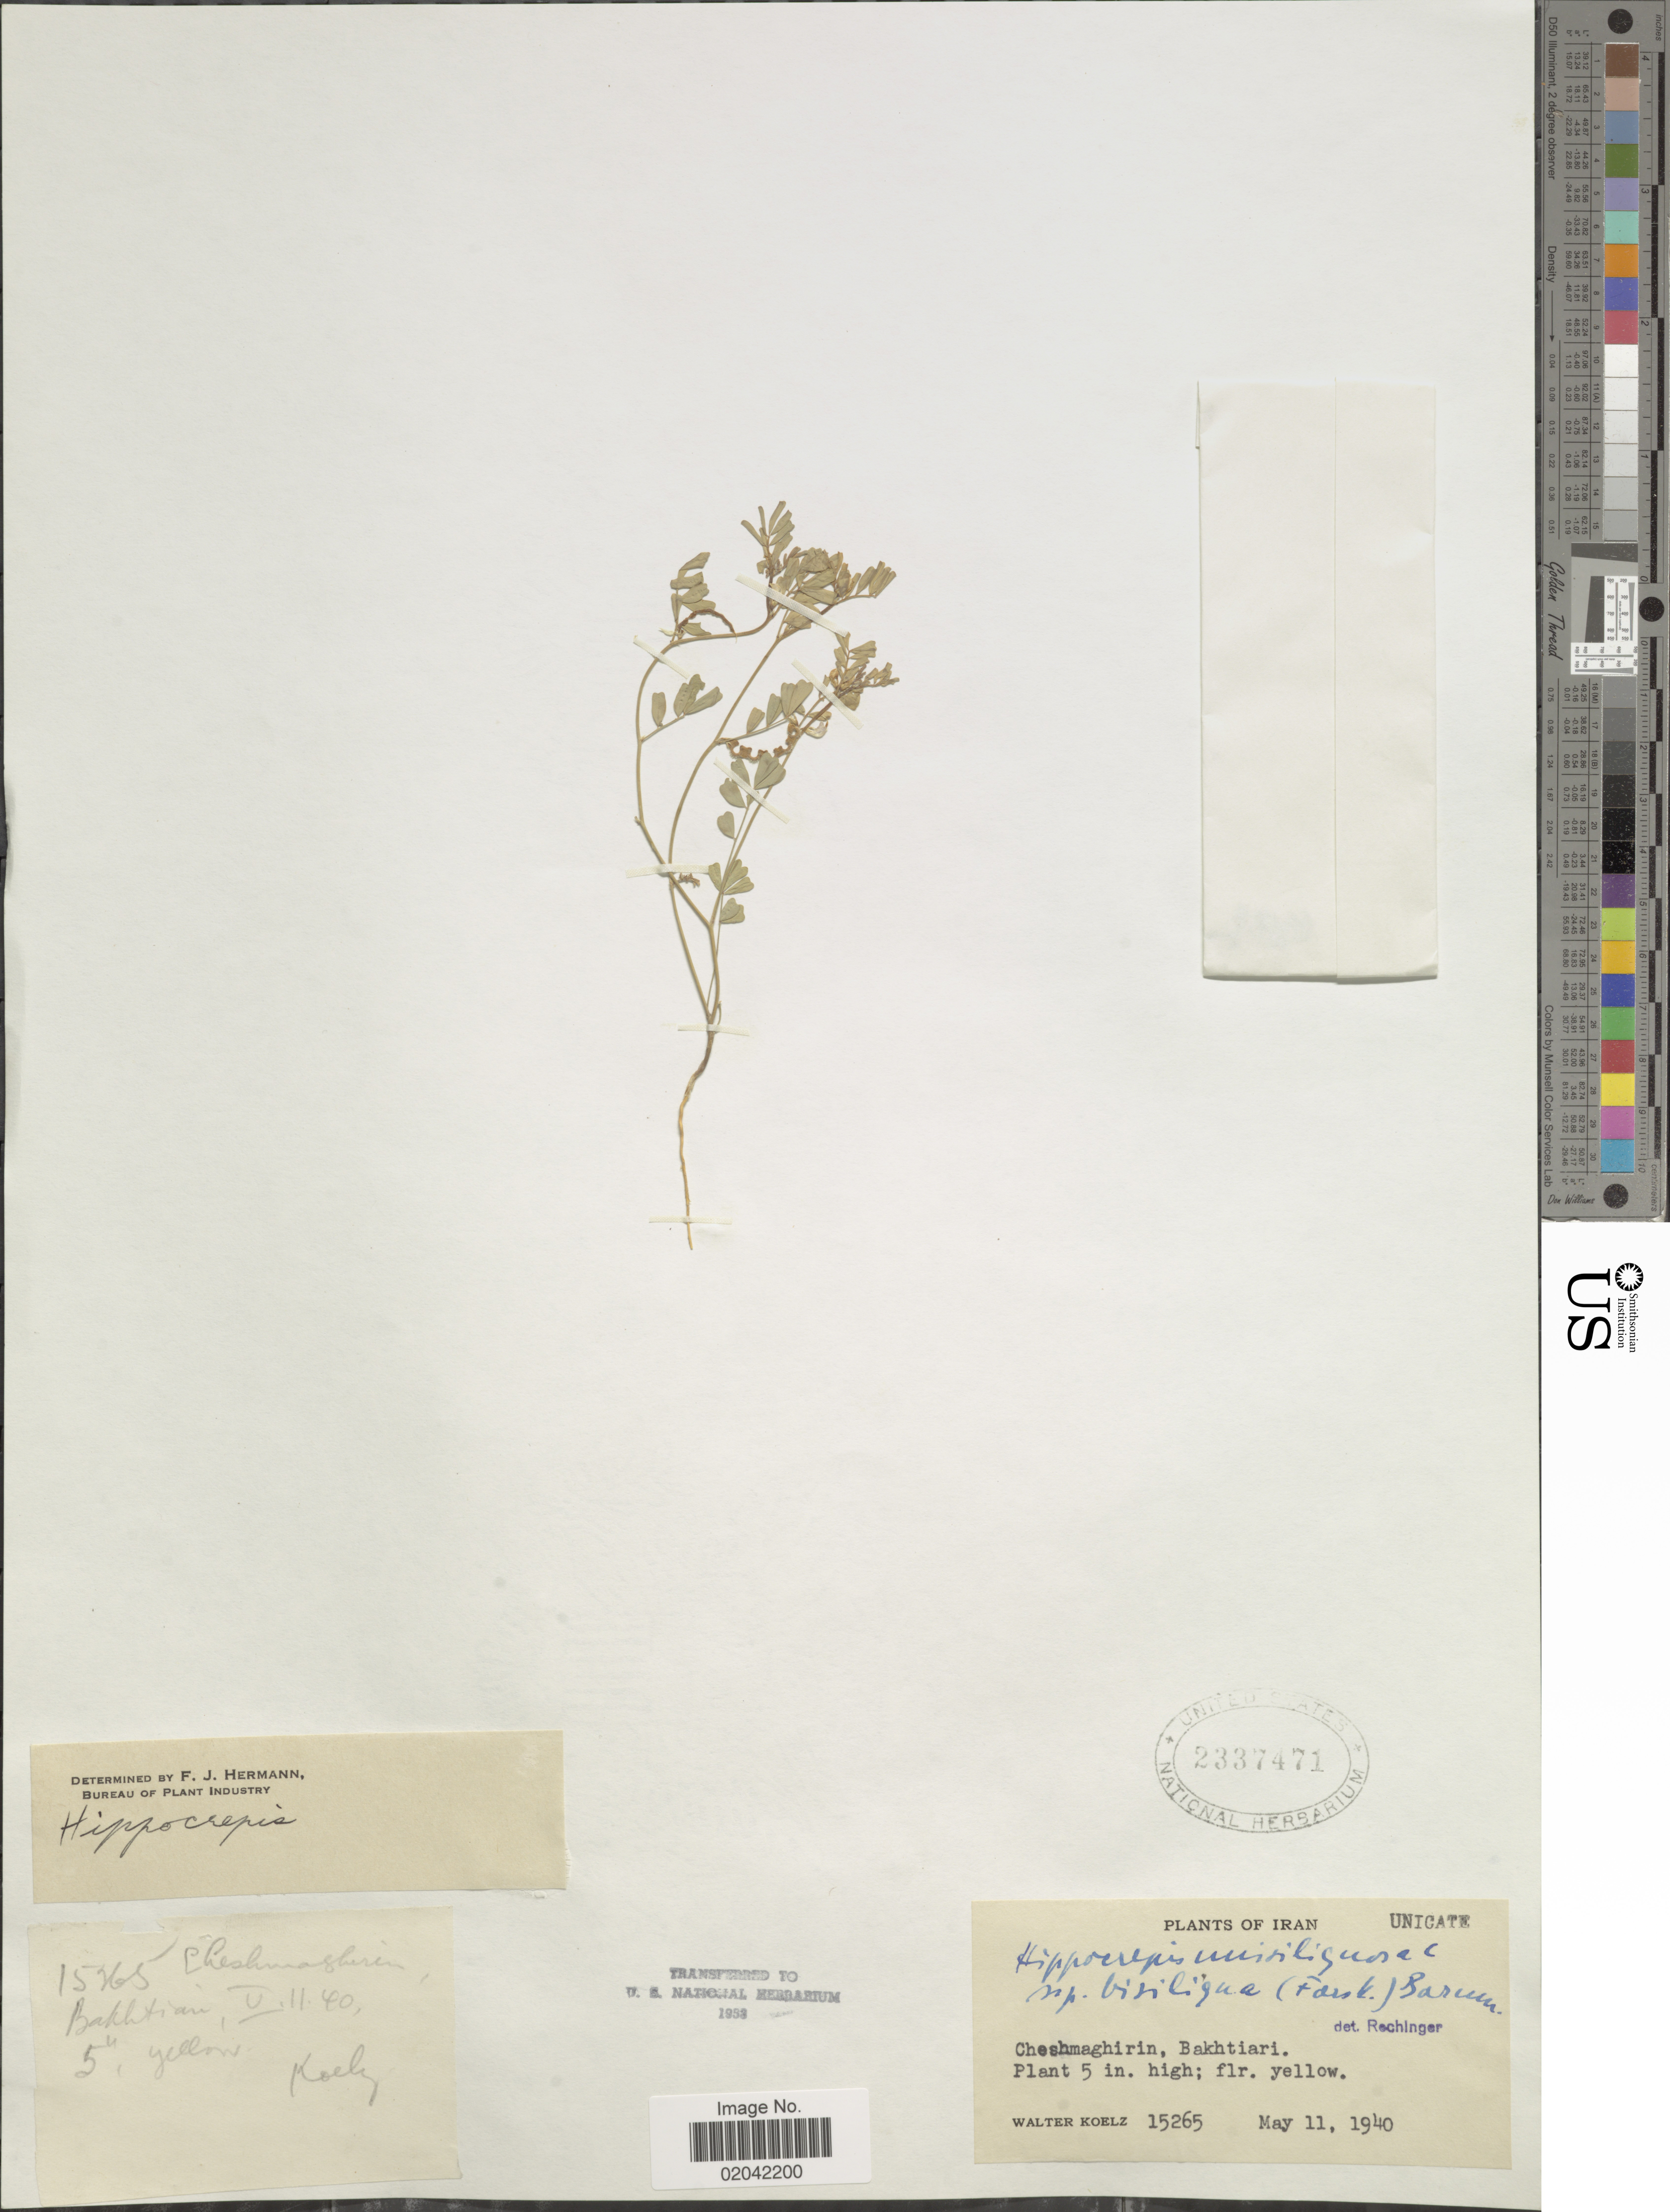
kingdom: Plantae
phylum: Tracheophyta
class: Magnoliopsida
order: Fabales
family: Fabaceae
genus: Hippocrepis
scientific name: Hippocrepis bisiliqua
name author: Forssk.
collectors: W. N. Koelz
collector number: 15265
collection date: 1940-05-11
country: Iran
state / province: Chahar Mahaal and Bakhtiari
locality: Cheshmaghirin, Bakhtiari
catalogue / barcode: US 2337471